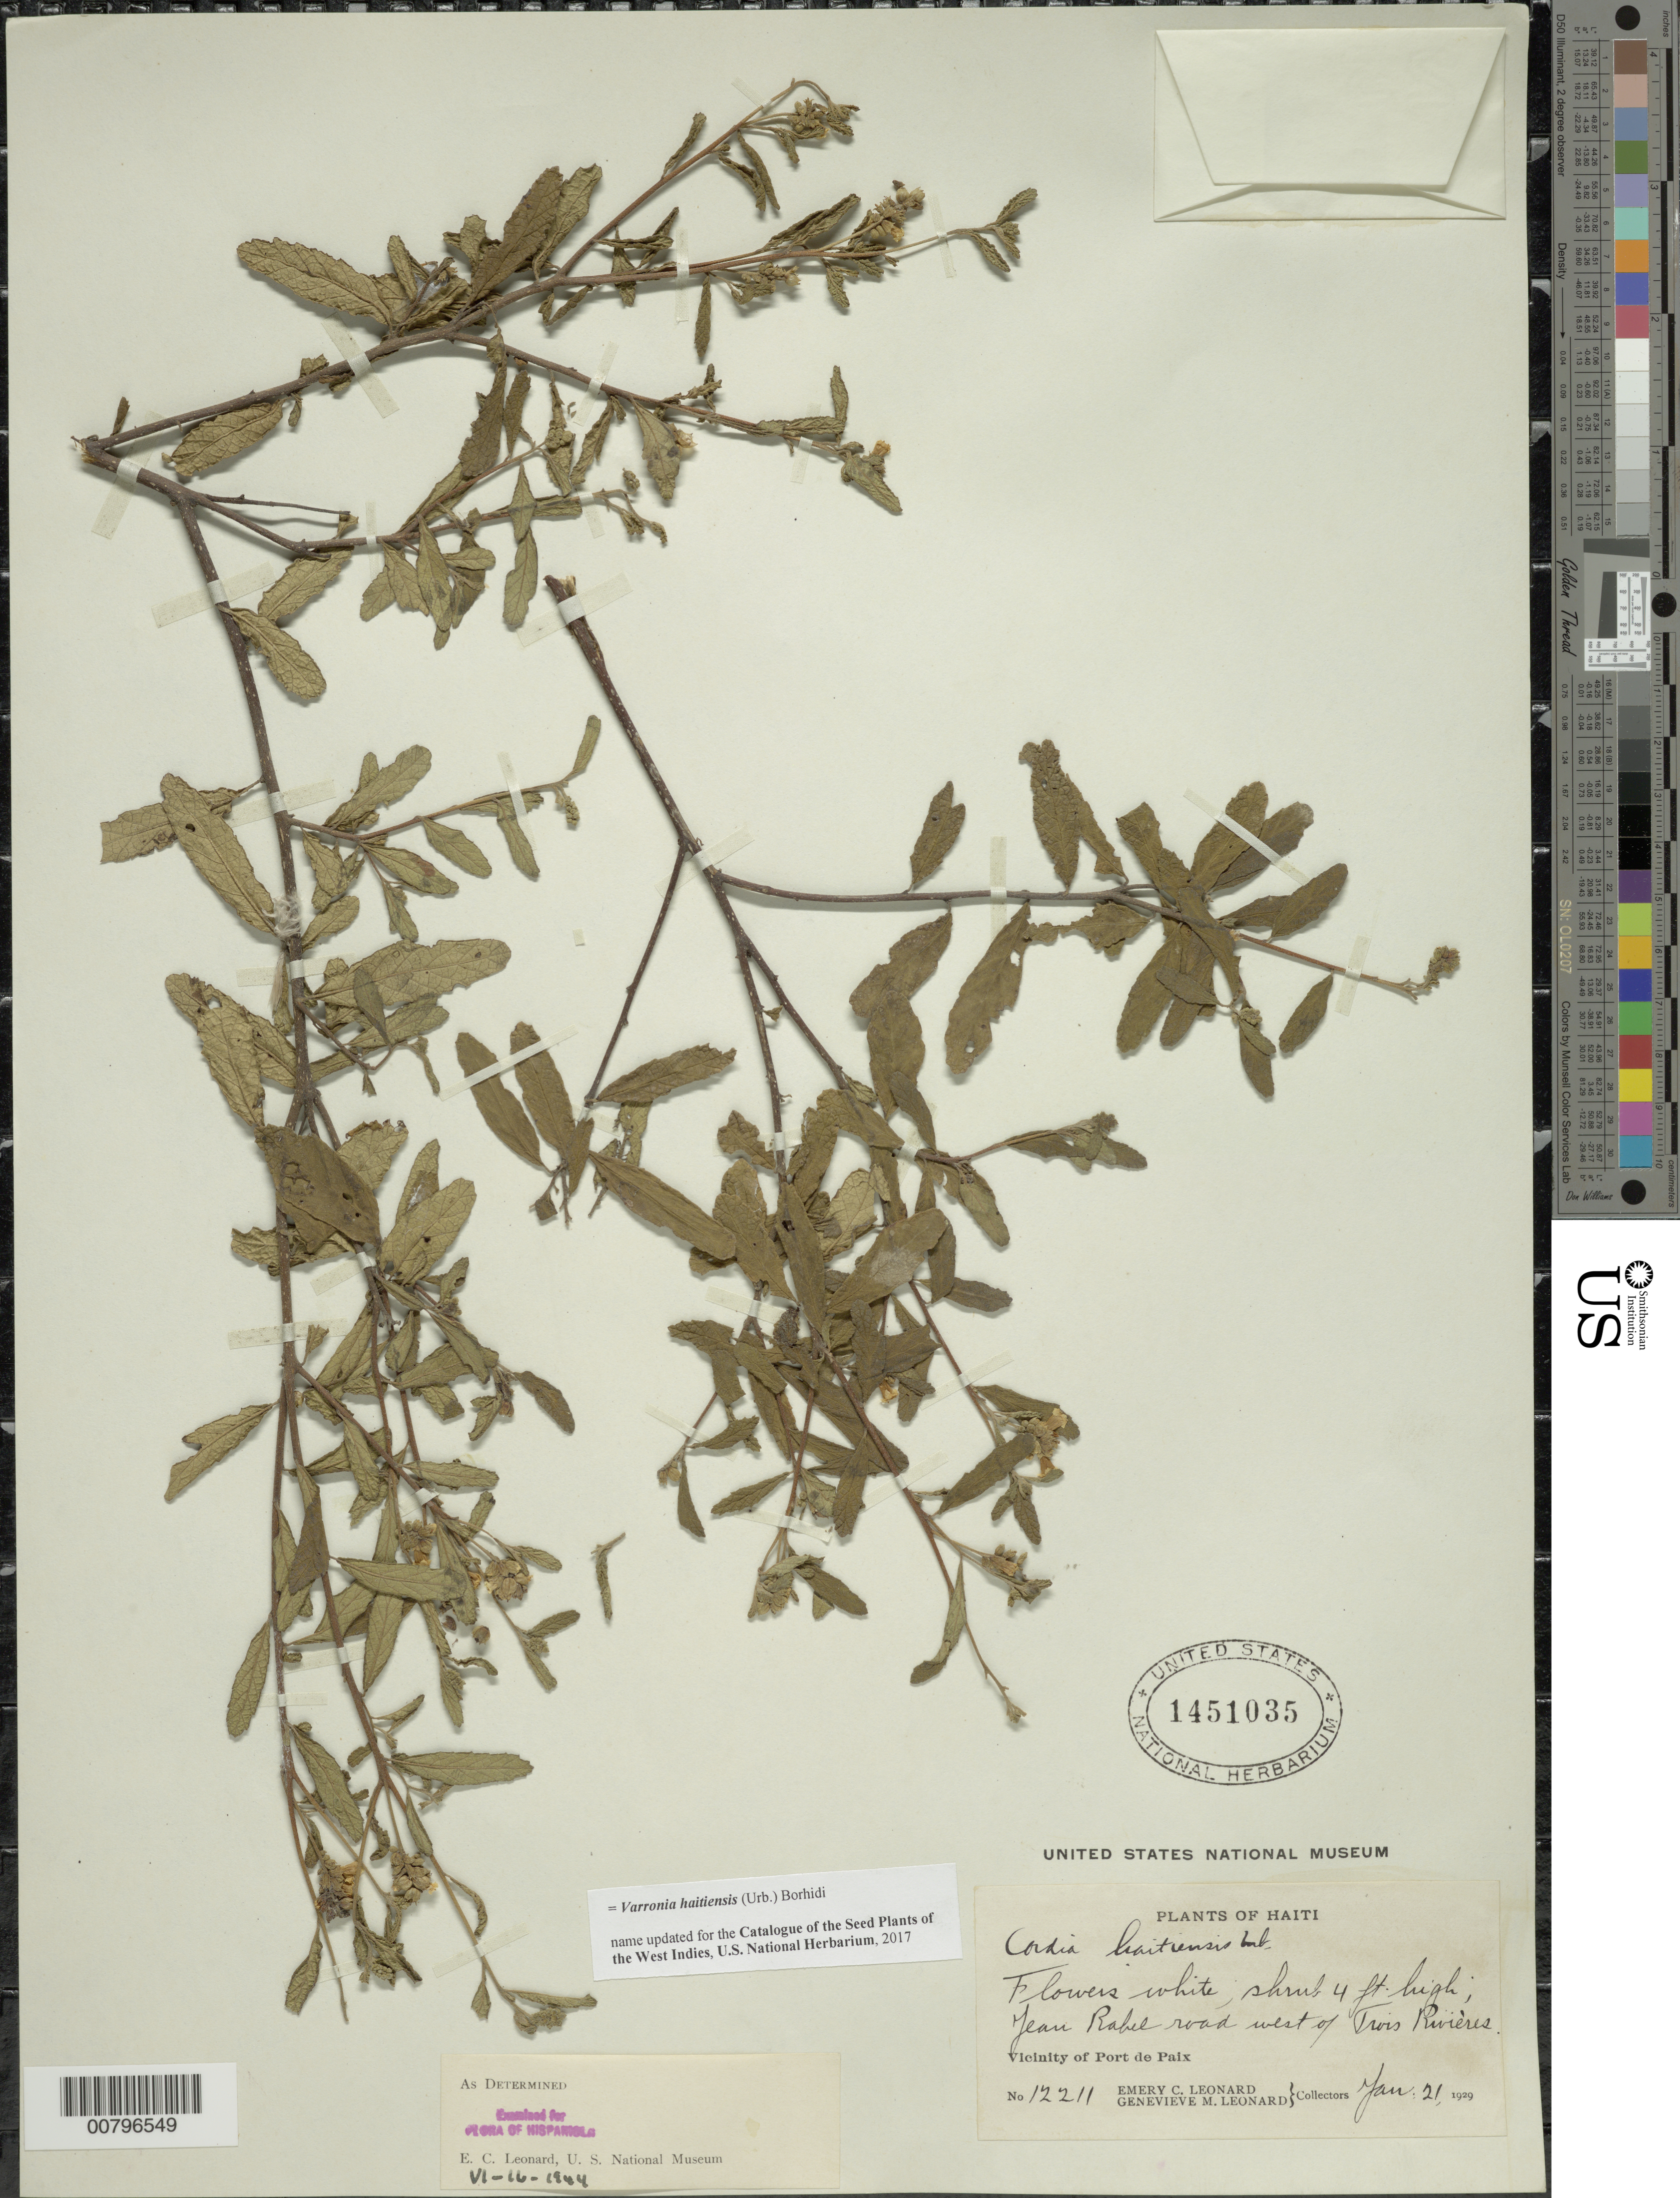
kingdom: Plantae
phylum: Tracheophyta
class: Magnoliopsida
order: Boraginales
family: Cordiaceae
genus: Varronia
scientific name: Varronia haitiensis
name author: (Urb.) Borhidi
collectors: E. C. Leonard & G. M. Leonard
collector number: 12211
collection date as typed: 21 Jan 1929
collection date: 1929-01-21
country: Haiti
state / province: Nord-Óuest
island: Hispaniola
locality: Vicinity of Port de Paix, Jean Rabel road west of Trois Rivières.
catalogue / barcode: US 1451035